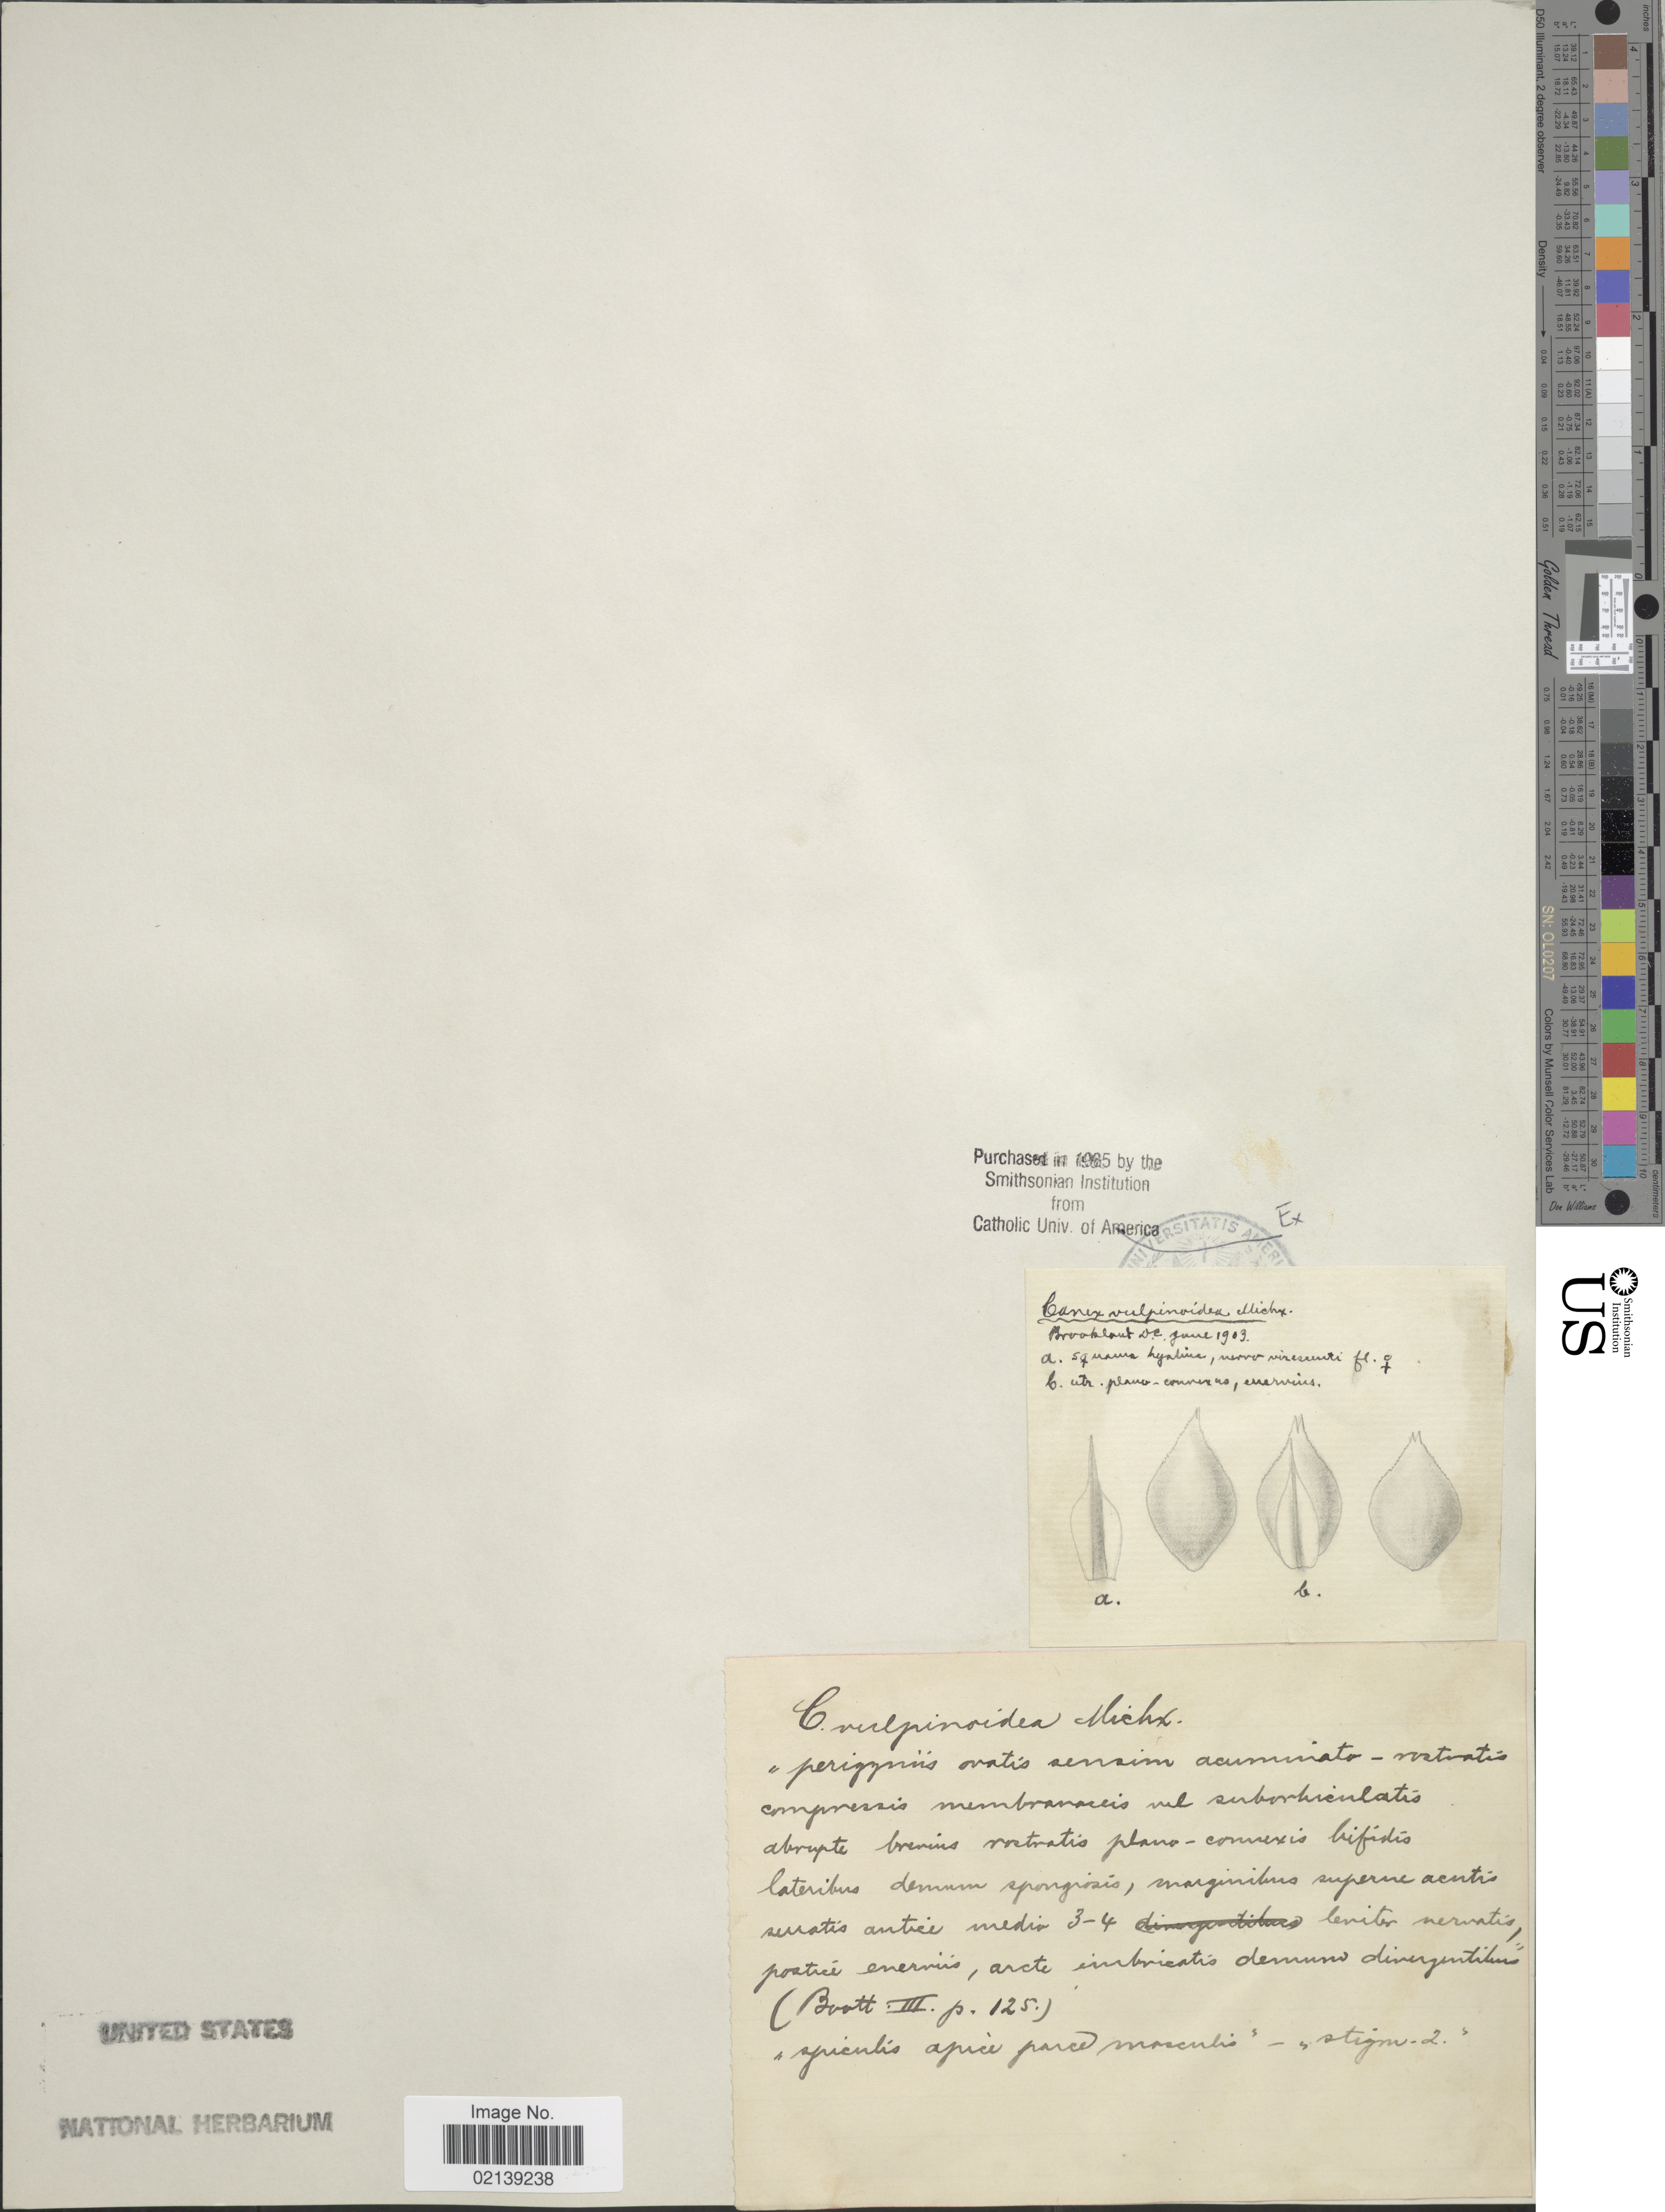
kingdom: Plantae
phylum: Tracheophyta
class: Liliopsida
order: Poales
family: Cyperaceae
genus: Carex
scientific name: Carex vulpinoidea Michx.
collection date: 1903-06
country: United States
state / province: District of Columbia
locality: Brookland.